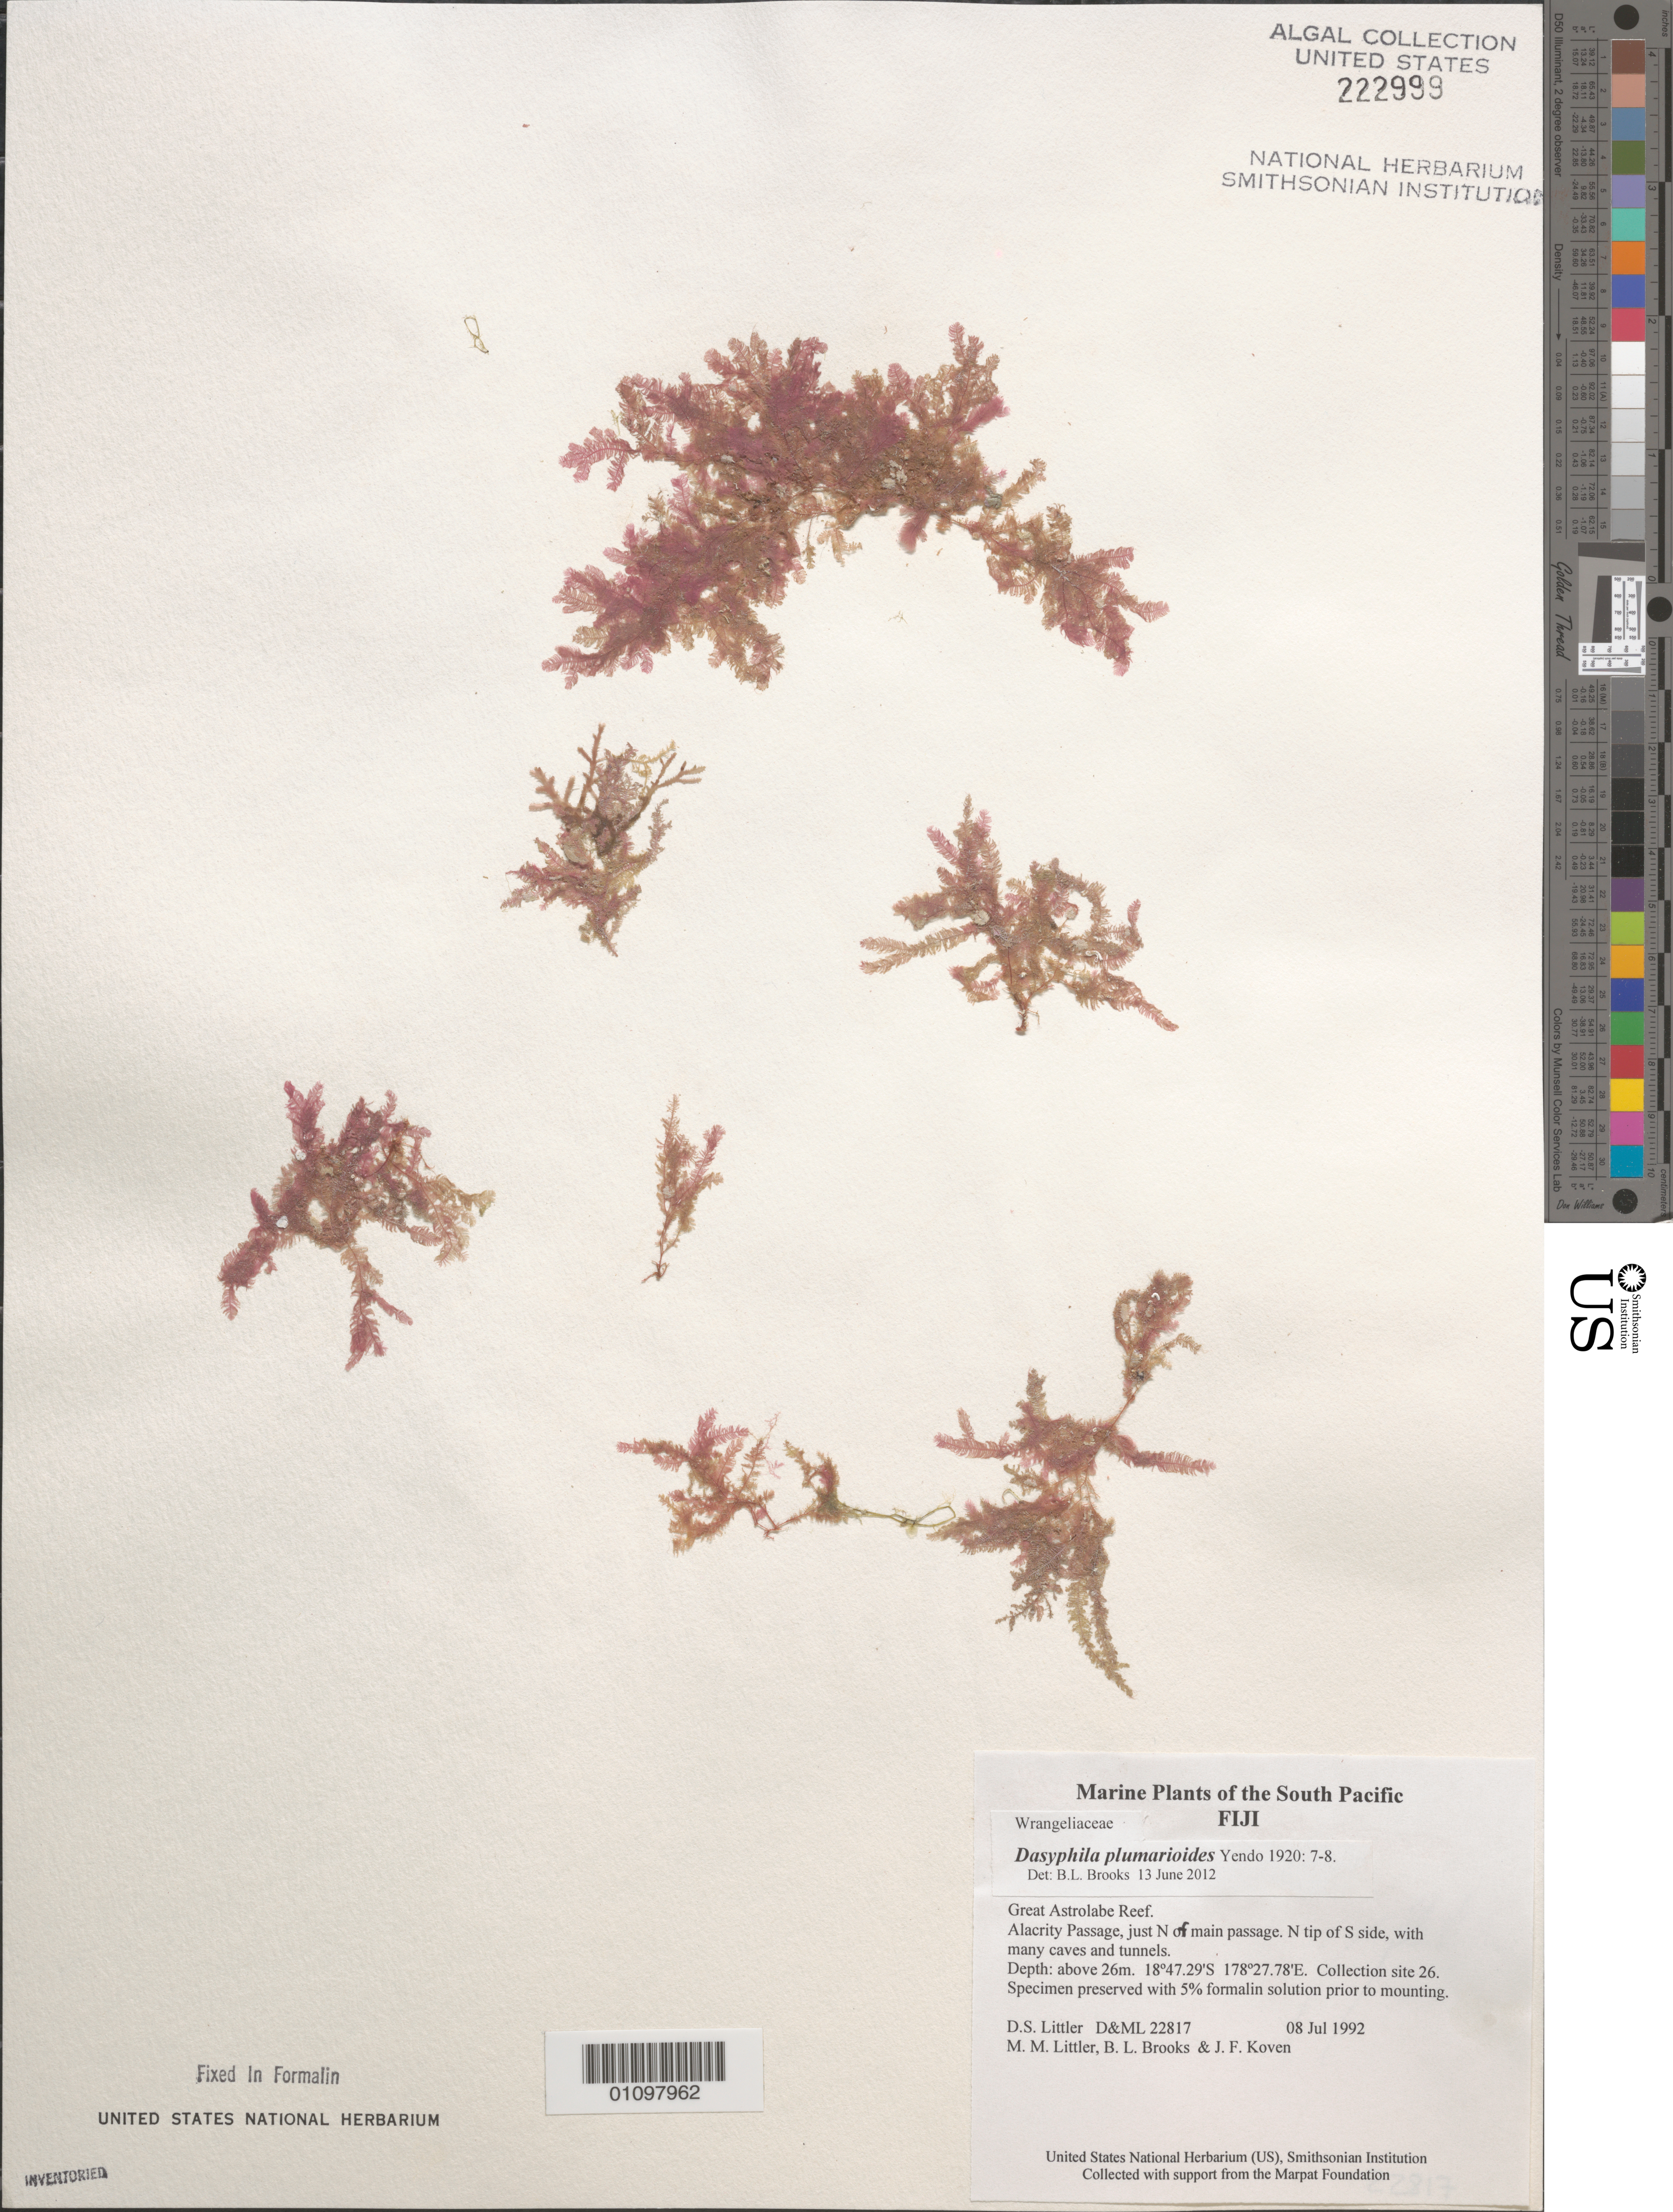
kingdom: Plantae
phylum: Rhodophyta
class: Florideophyceae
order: Ceramiales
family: Ceramiaceae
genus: Dasyphila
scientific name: Dasyphila plumarioides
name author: Yendo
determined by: Brooks, B. L., (BOT), Smithsonian Institution - National Museum of Natural History (UNITED STATES)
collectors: D. S. Littler, M. M. Littler, B. Brooks & J. Koven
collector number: D&ML 22817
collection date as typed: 08 Jul 1992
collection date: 1992-07-08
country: Fiji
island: Great Astrolabe Reef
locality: Great Astrolabe Reef, Alacrity Passage, just north of main passage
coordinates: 18 47.29'S, 178 27.78'E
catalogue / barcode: US 222999